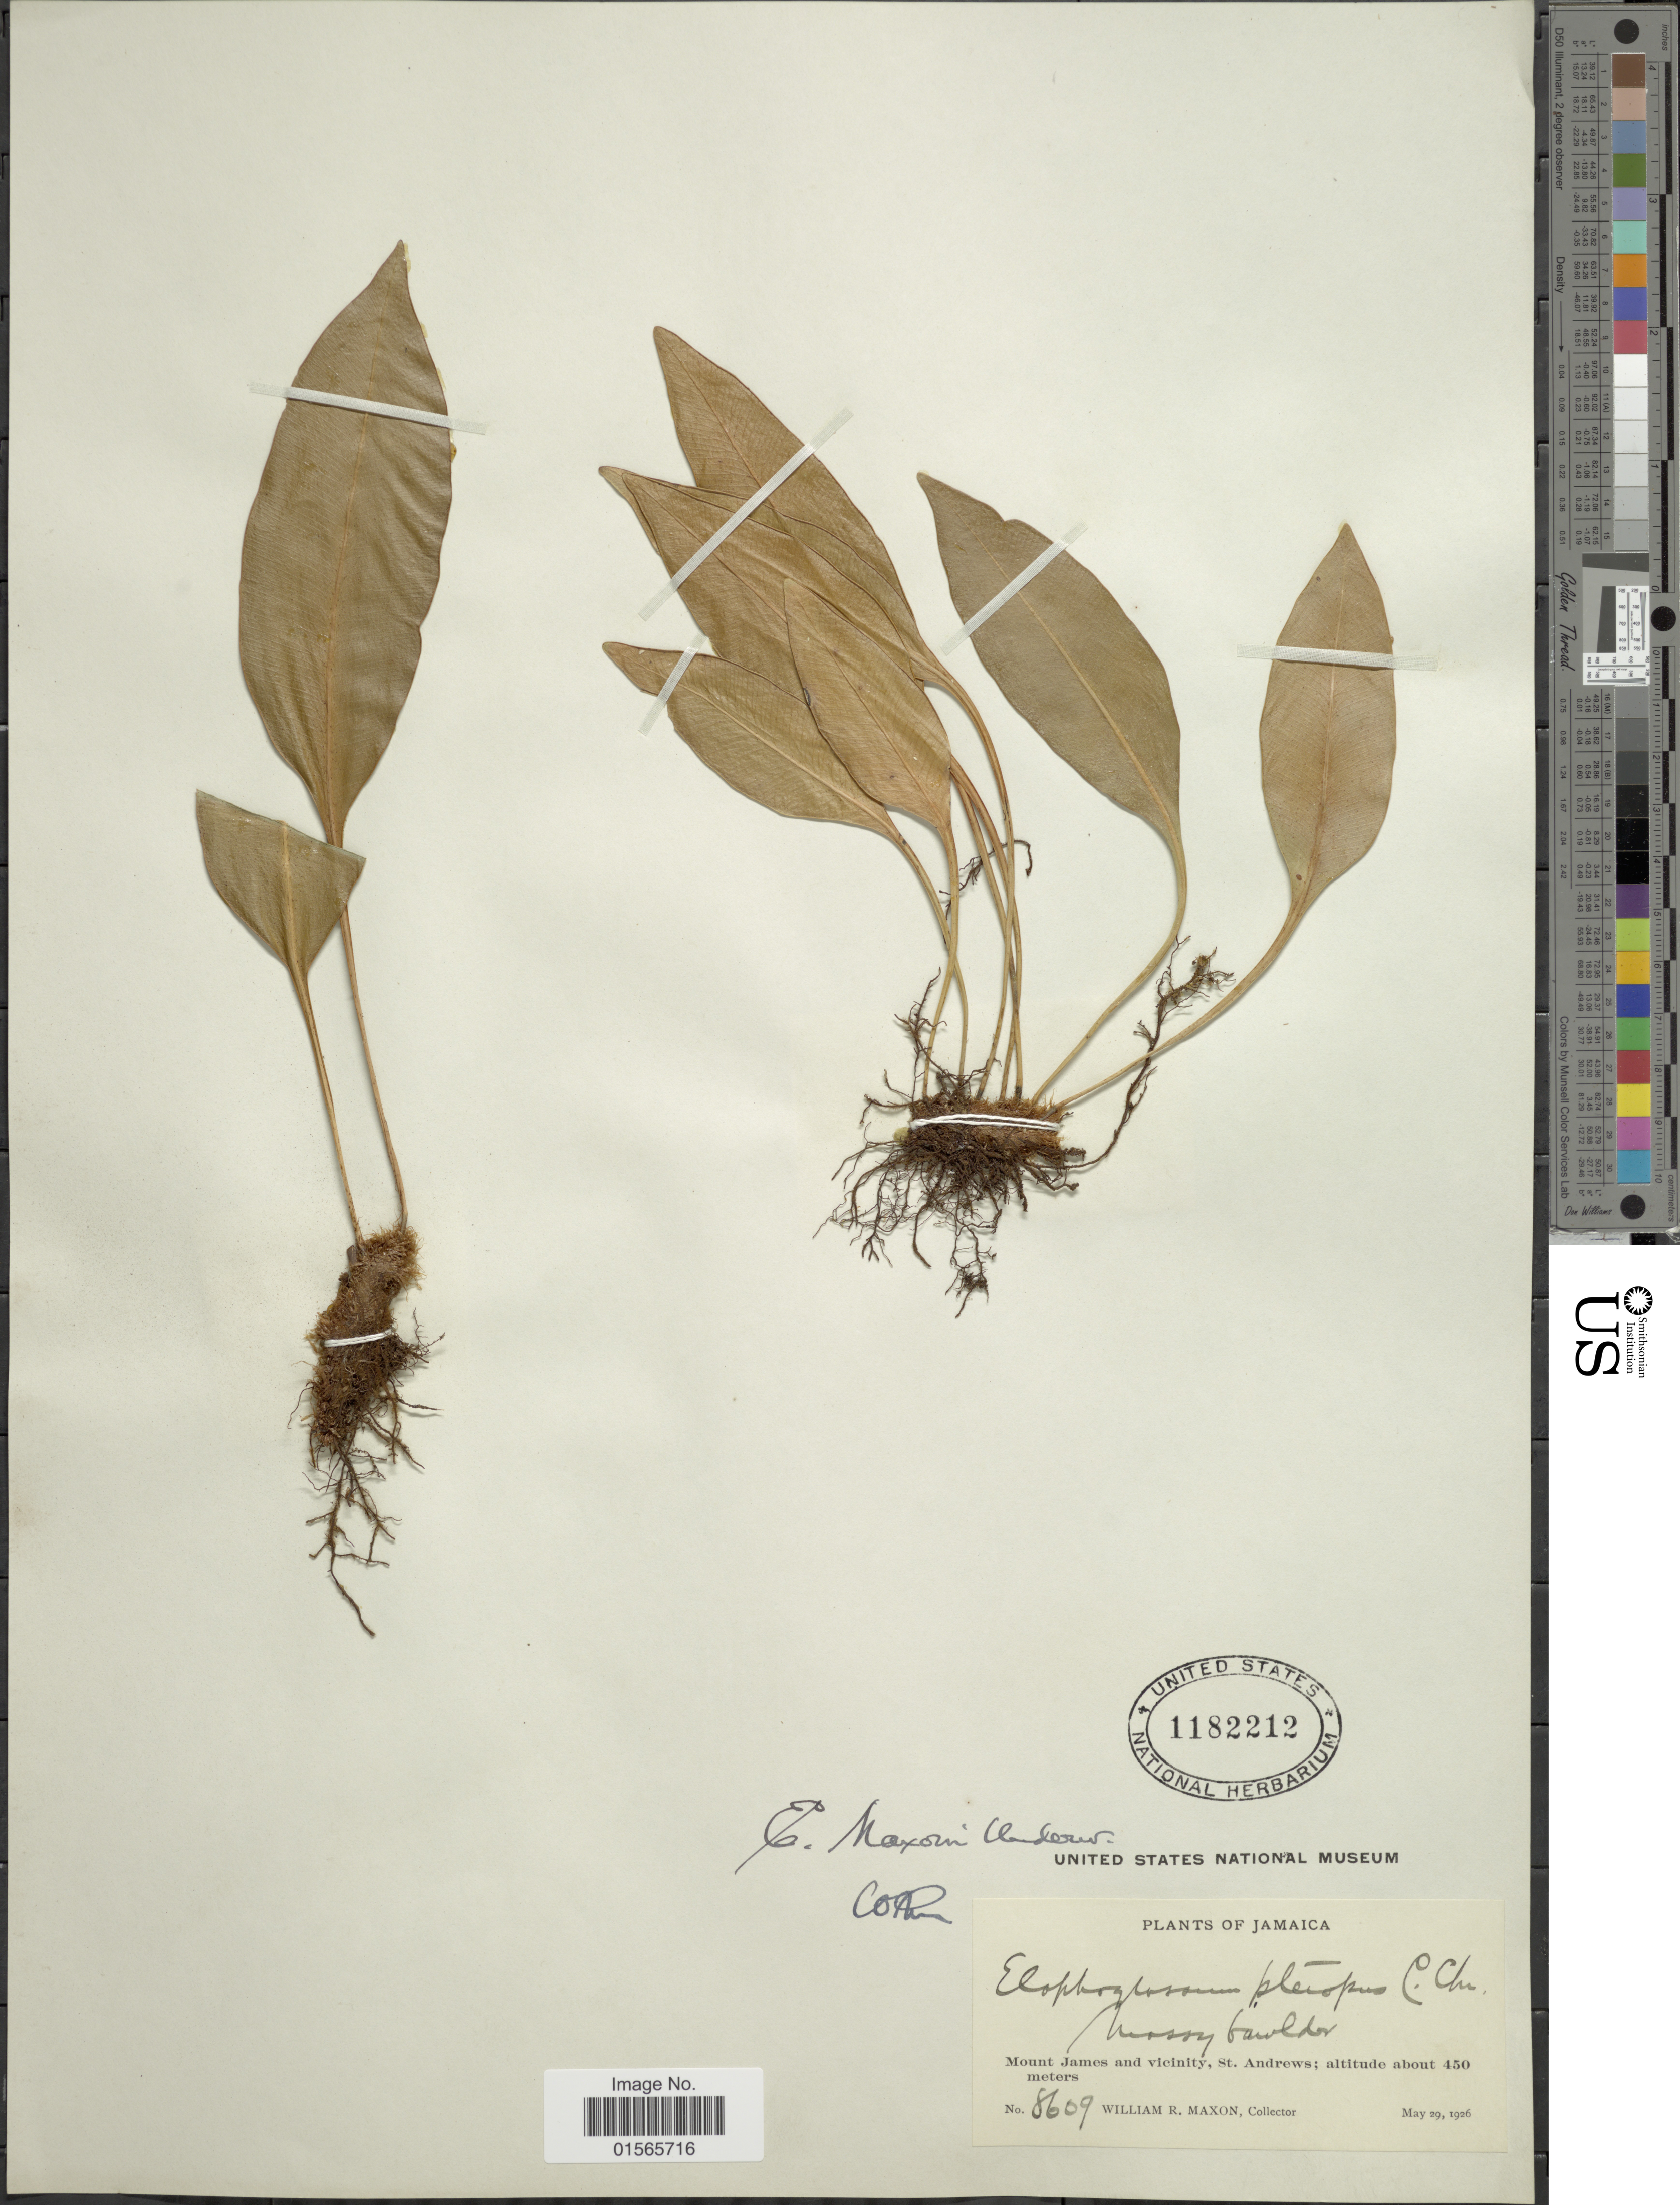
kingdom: Plantae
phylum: Tracheophyta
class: Polypodiopsida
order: Polypodiales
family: Dryopteridaceae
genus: Elaphoglossum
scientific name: Elaphoglossum maxonii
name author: Underw. ex C.V. Morton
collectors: W. R. Maxon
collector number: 8609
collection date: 1926-05-29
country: Jamaica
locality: Mount James and vicinity, St Andrews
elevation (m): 450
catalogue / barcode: US 1182212